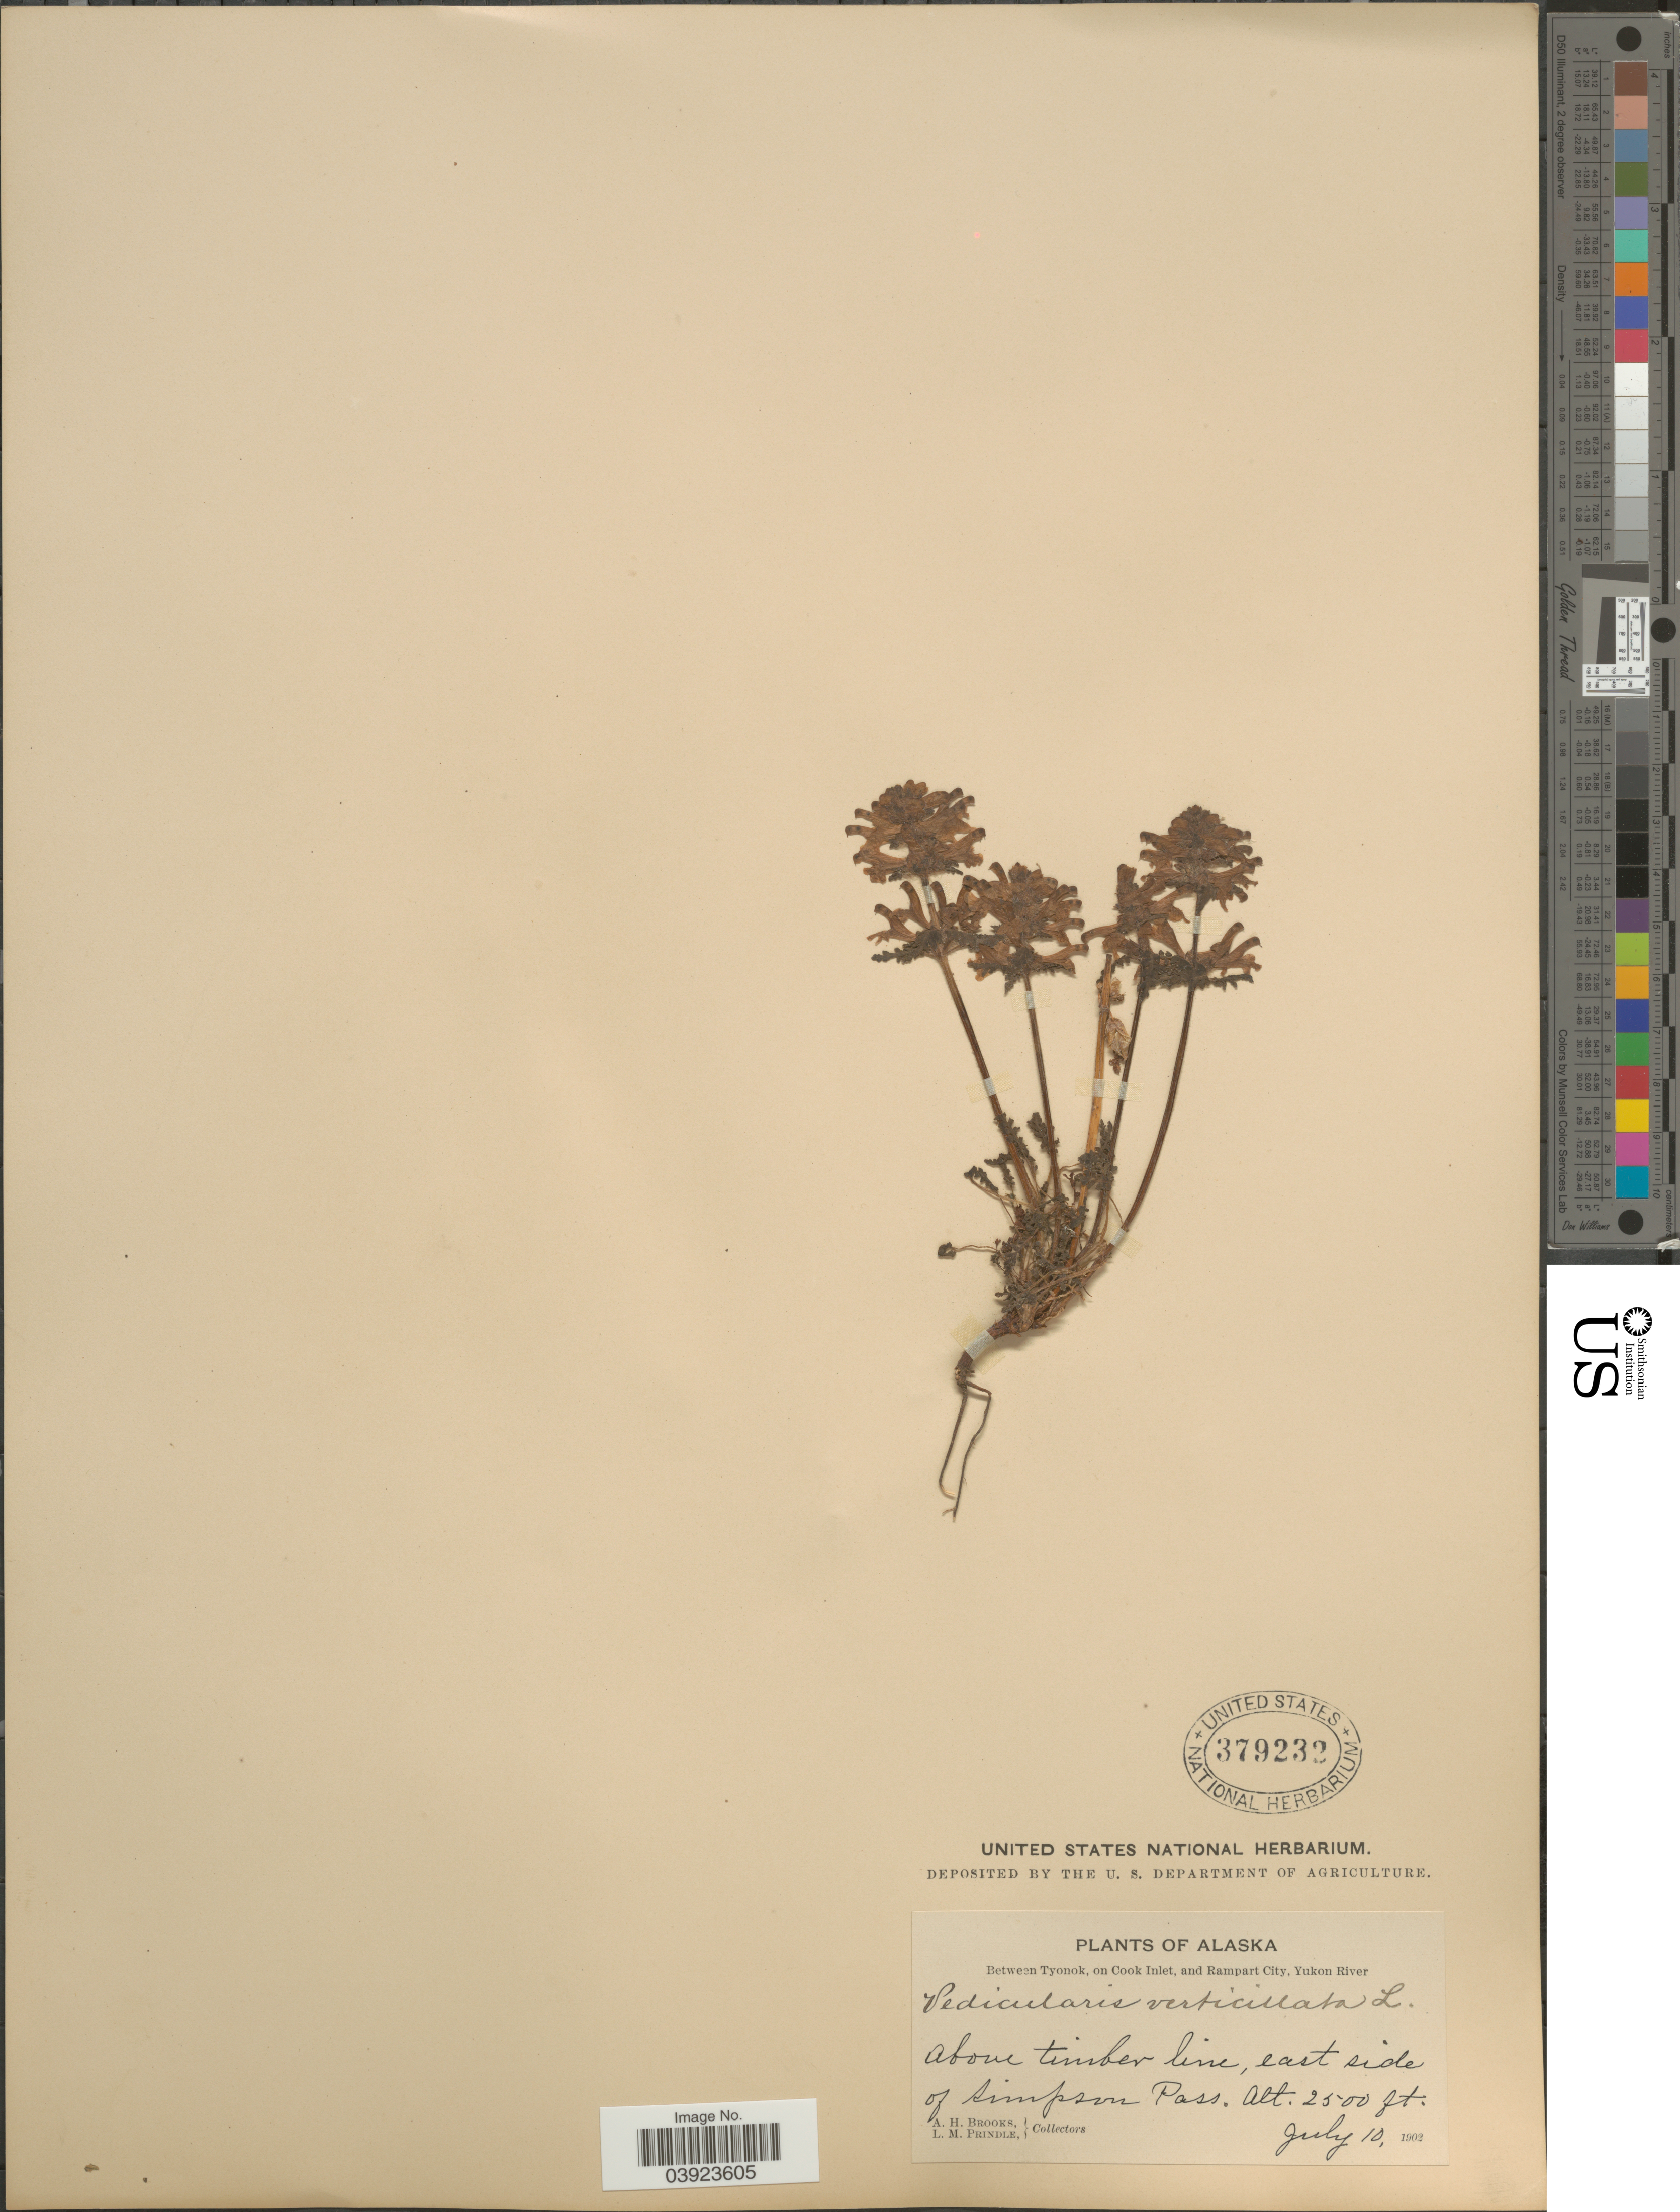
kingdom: Plantae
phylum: Tracheophyta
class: Magnoliopsida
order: Lamiales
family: Orobanchaceae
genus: Pedicularis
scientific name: Pedicularis verticillata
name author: L.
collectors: A. Brooks & L. Prindle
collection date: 1902-07-10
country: United States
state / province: Alaska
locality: Between Tyonok, on Cook Inlet, and Rampart City, Yukon River. Above timber line, east side of Simpson Pass.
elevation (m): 762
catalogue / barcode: US 379232